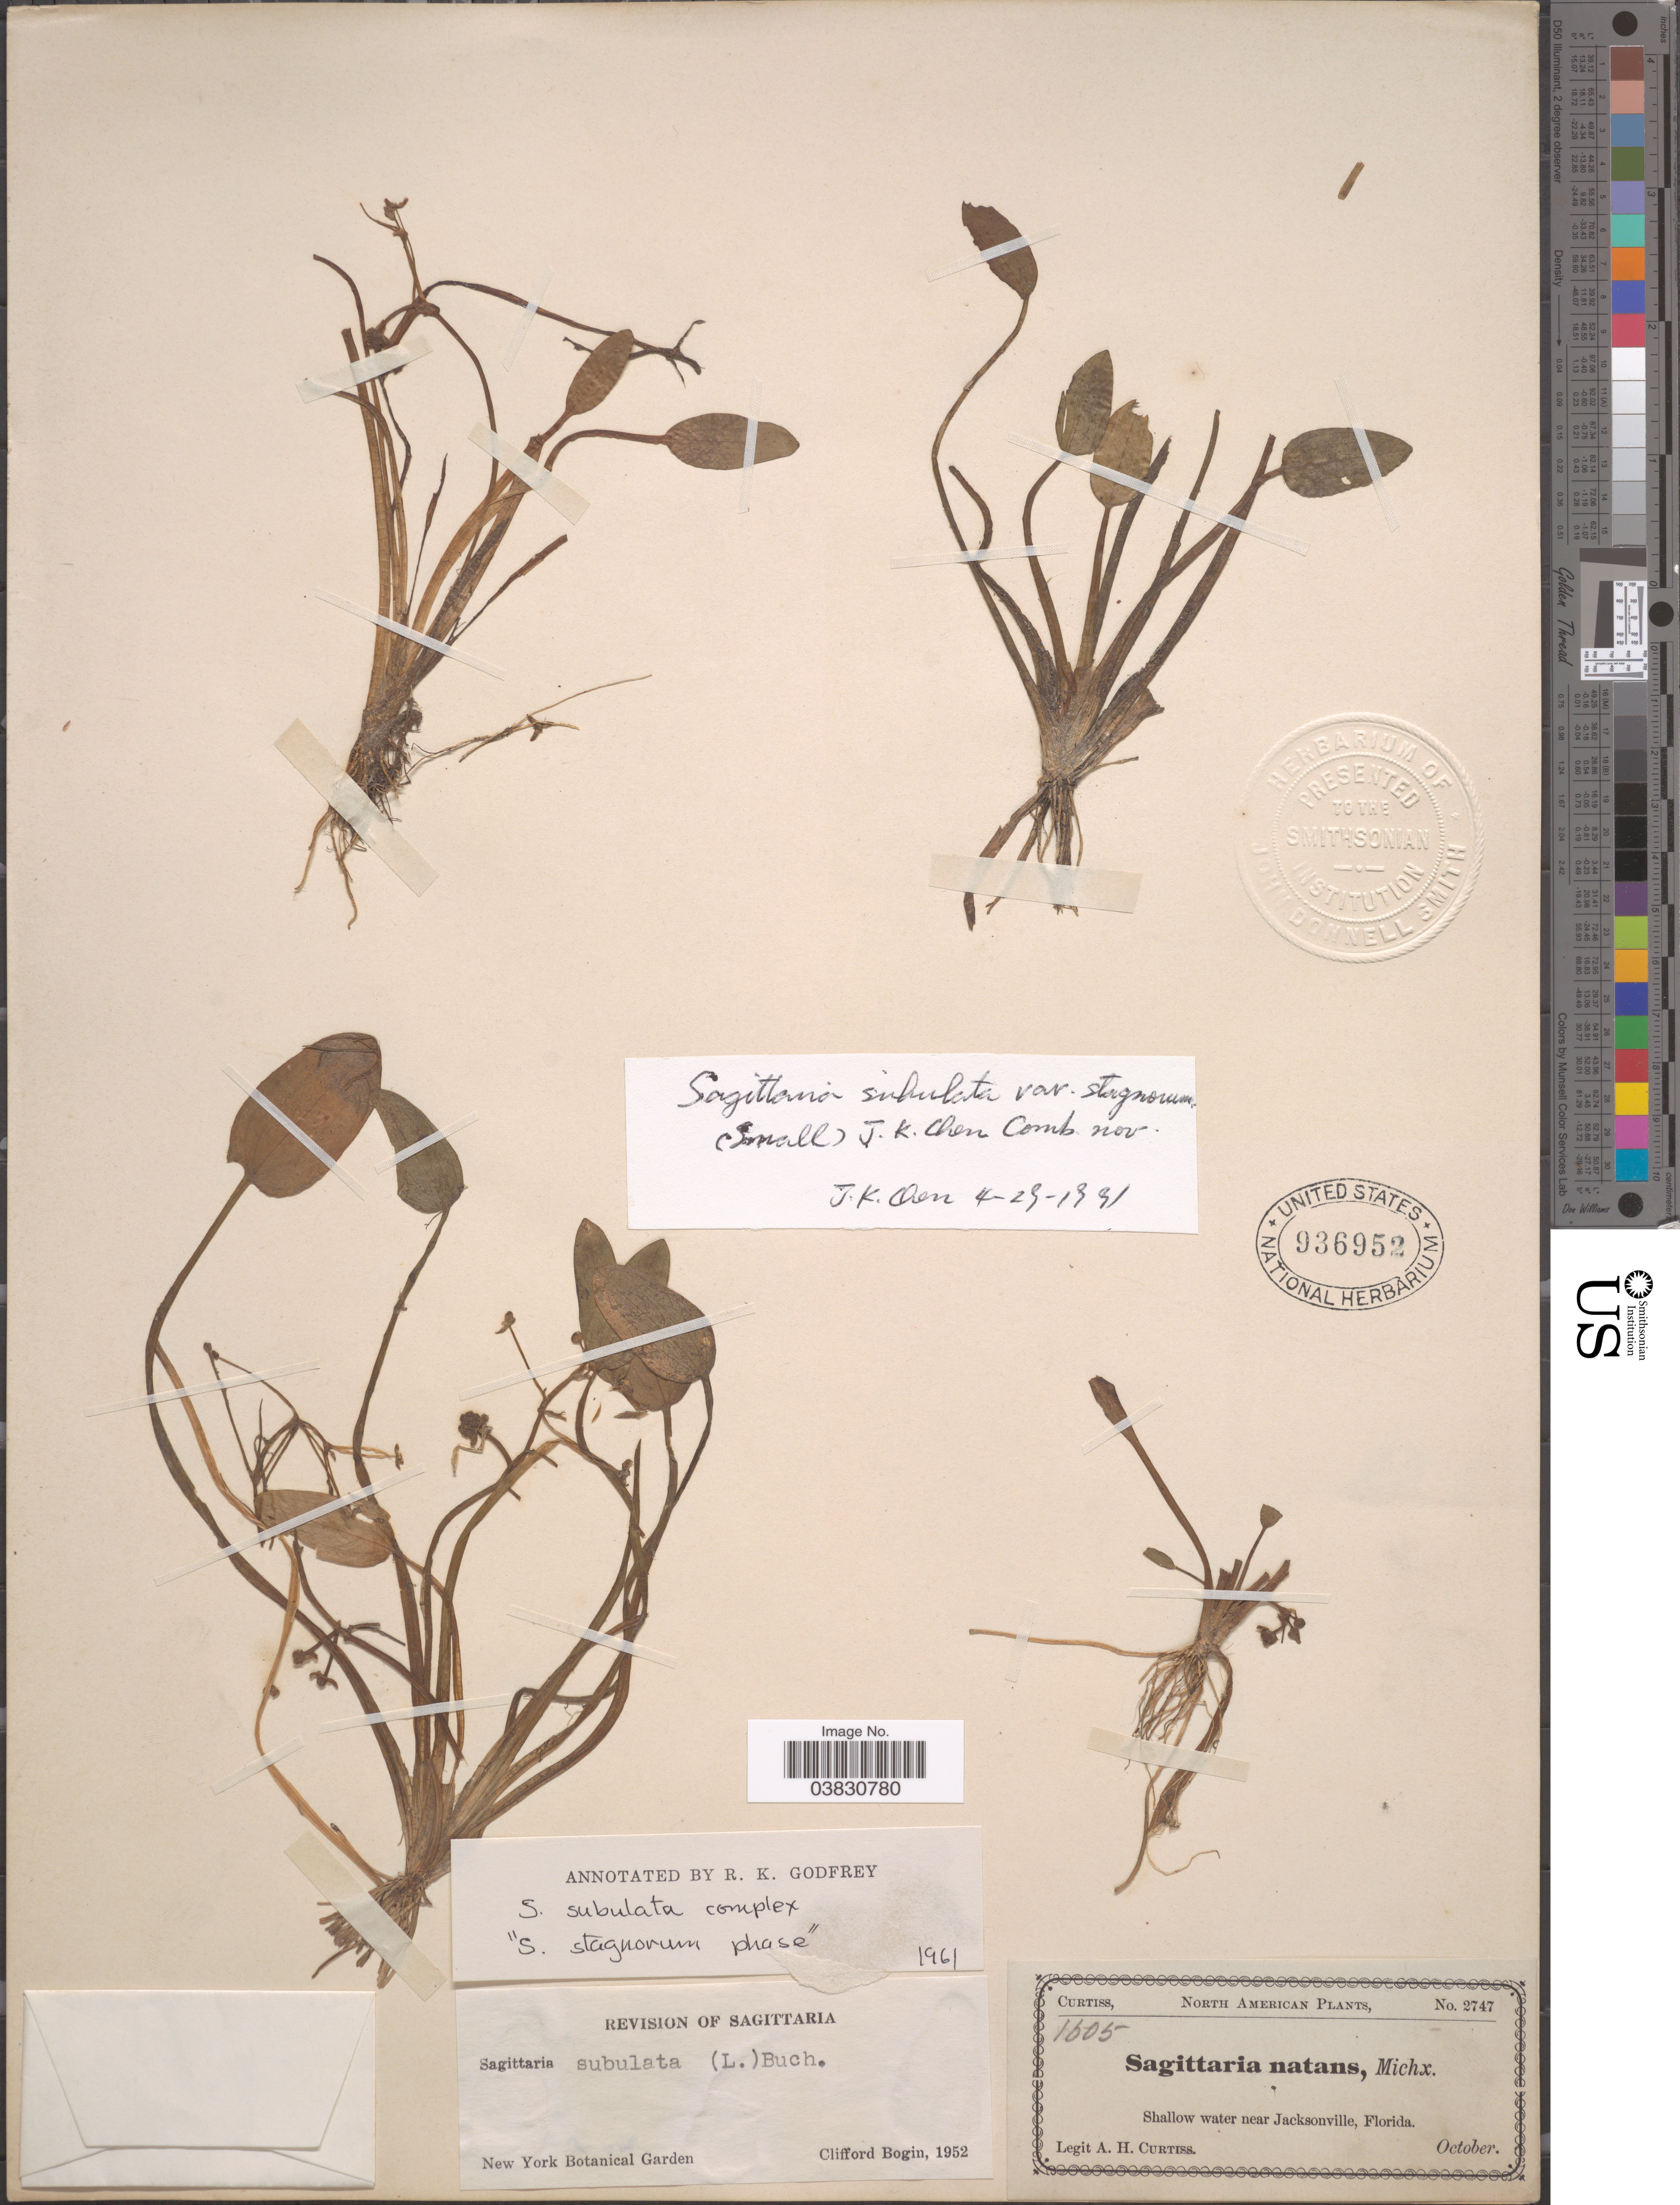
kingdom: Plantae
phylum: Tracheophyta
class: Liliopsida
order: Alismatales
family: Alismataceae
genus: Sagittaria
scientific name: Sagittaria subulata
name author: (L.) Buchenau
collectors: A. H. Curtiss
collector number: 1505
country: United States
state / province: Florida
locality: Shallow water nea Jacksonville.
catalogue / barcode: US 936952